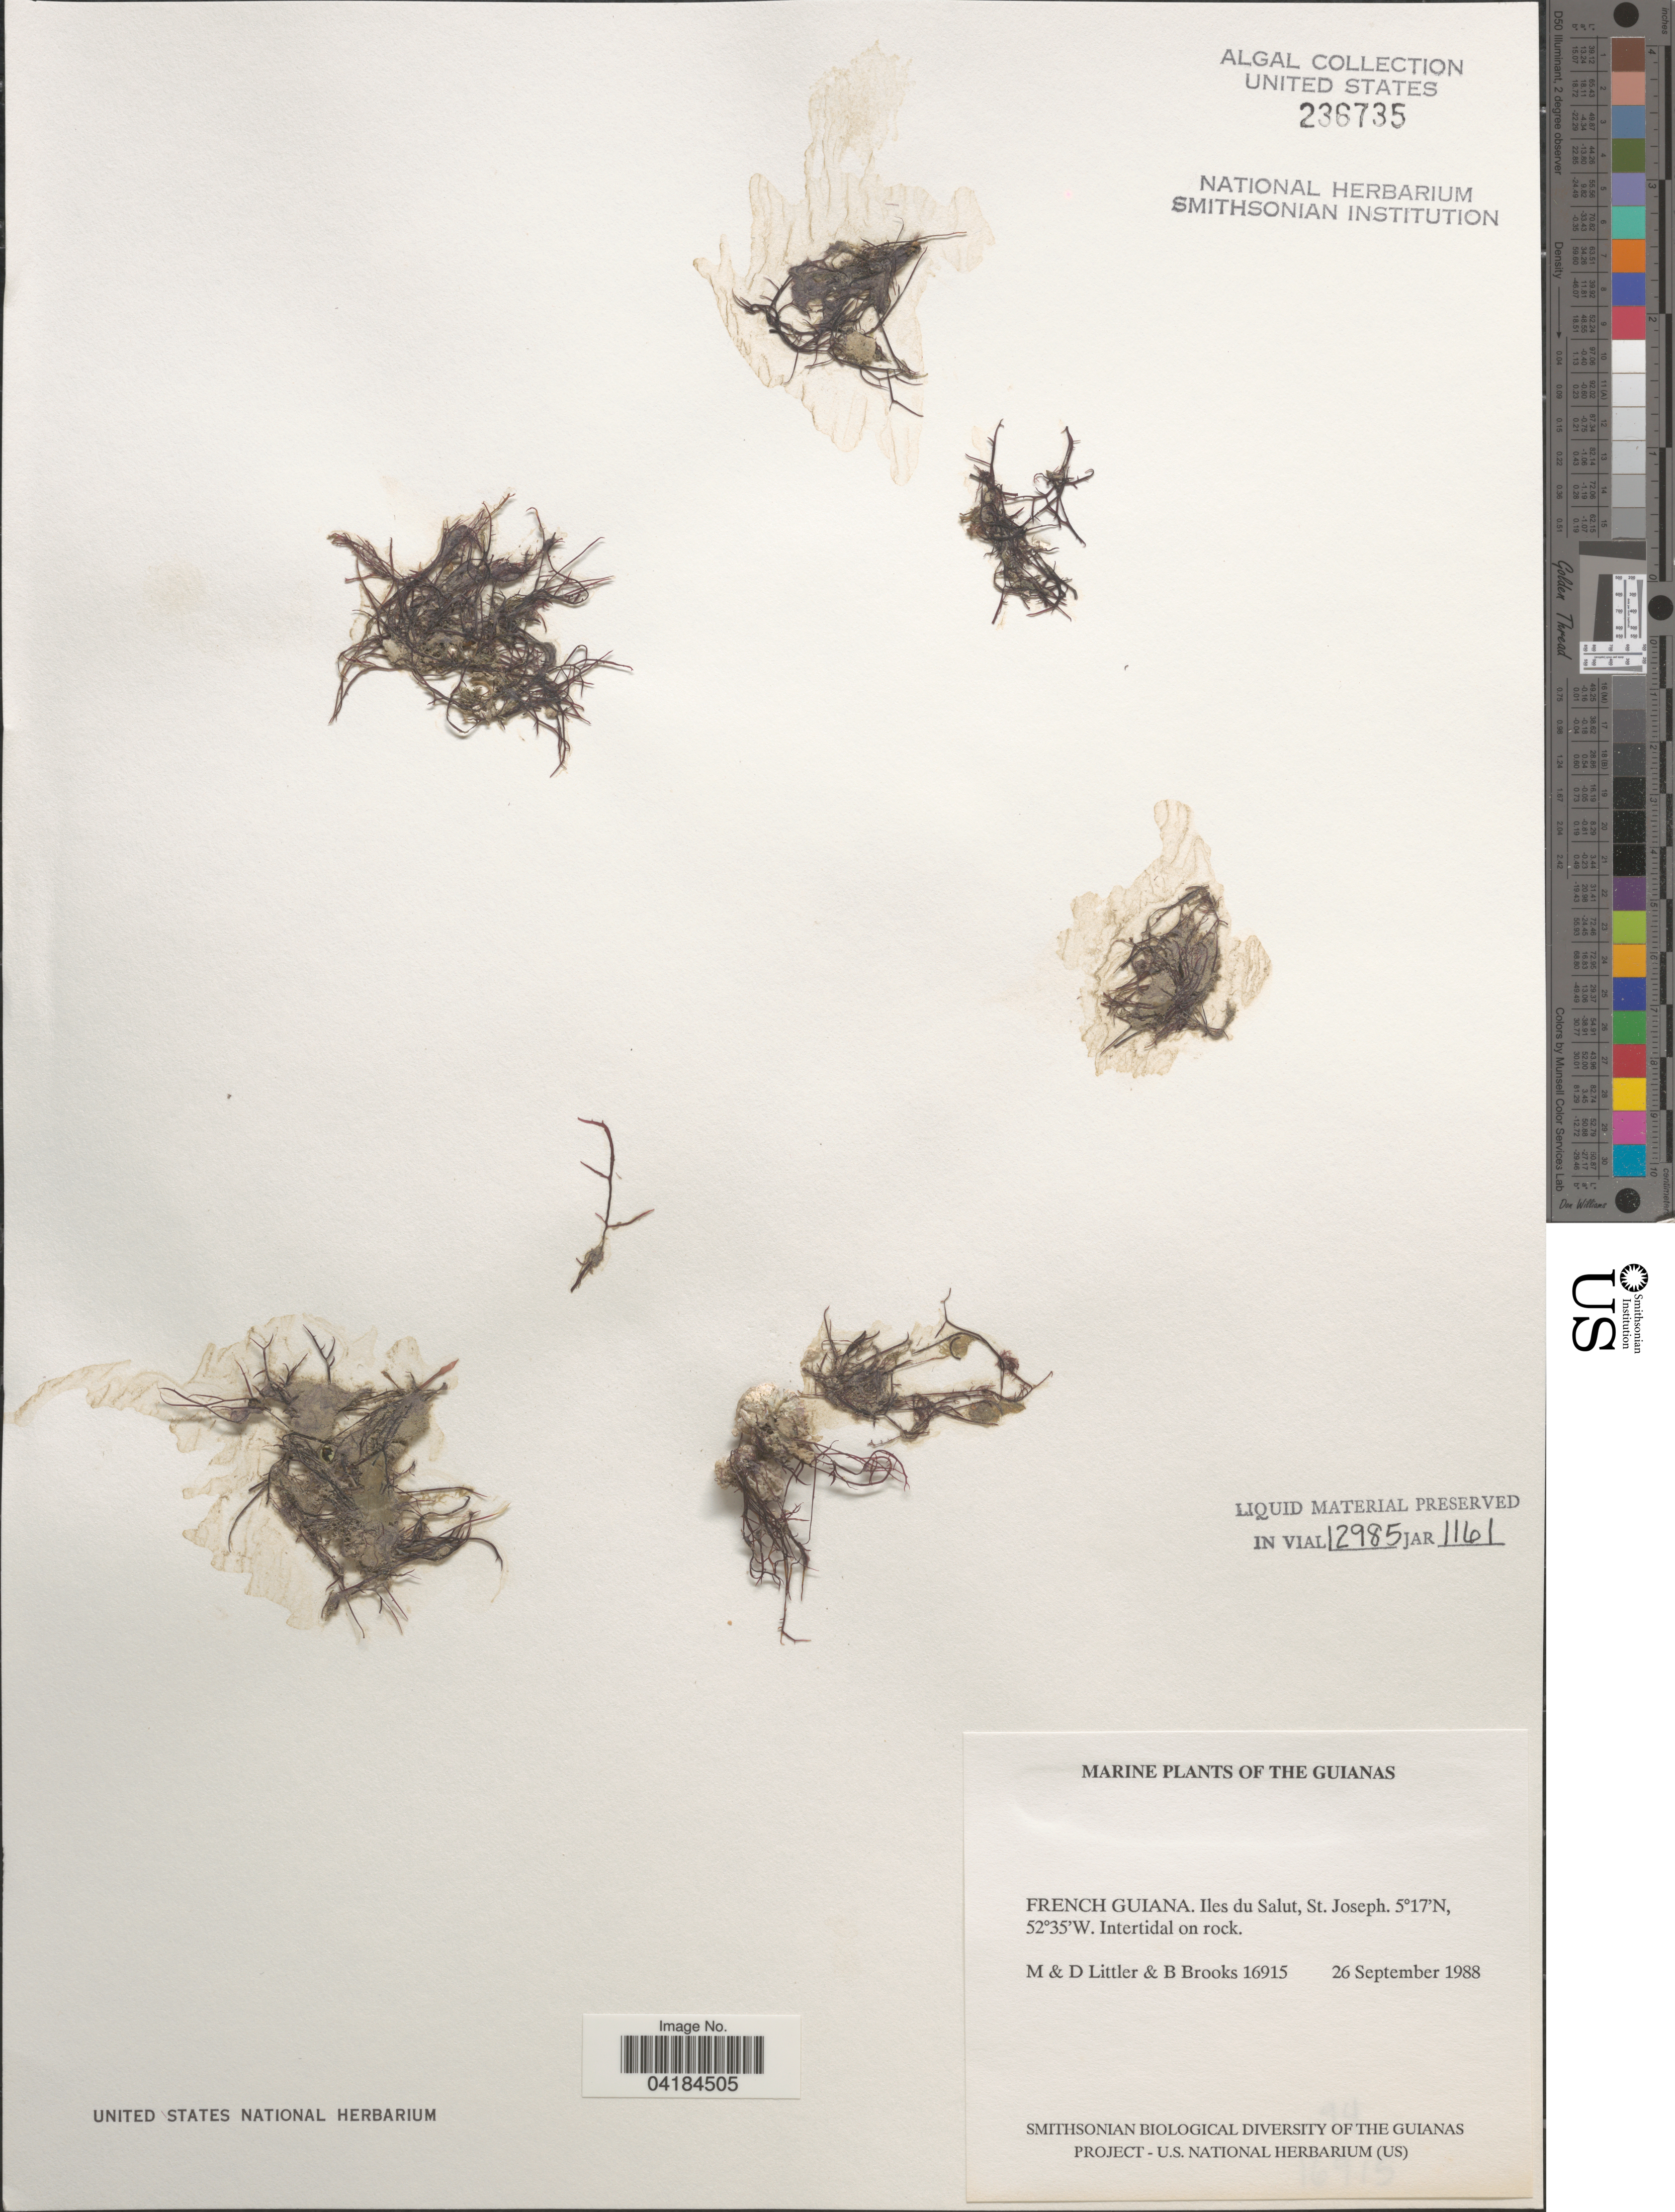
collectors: M. Littler, D. S. Littler & B. Brooks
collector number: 16915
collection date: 1988-09-26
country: French Guiana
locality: The Guianas. Iles du Salut, St. Joseph.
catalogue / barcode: US 236735